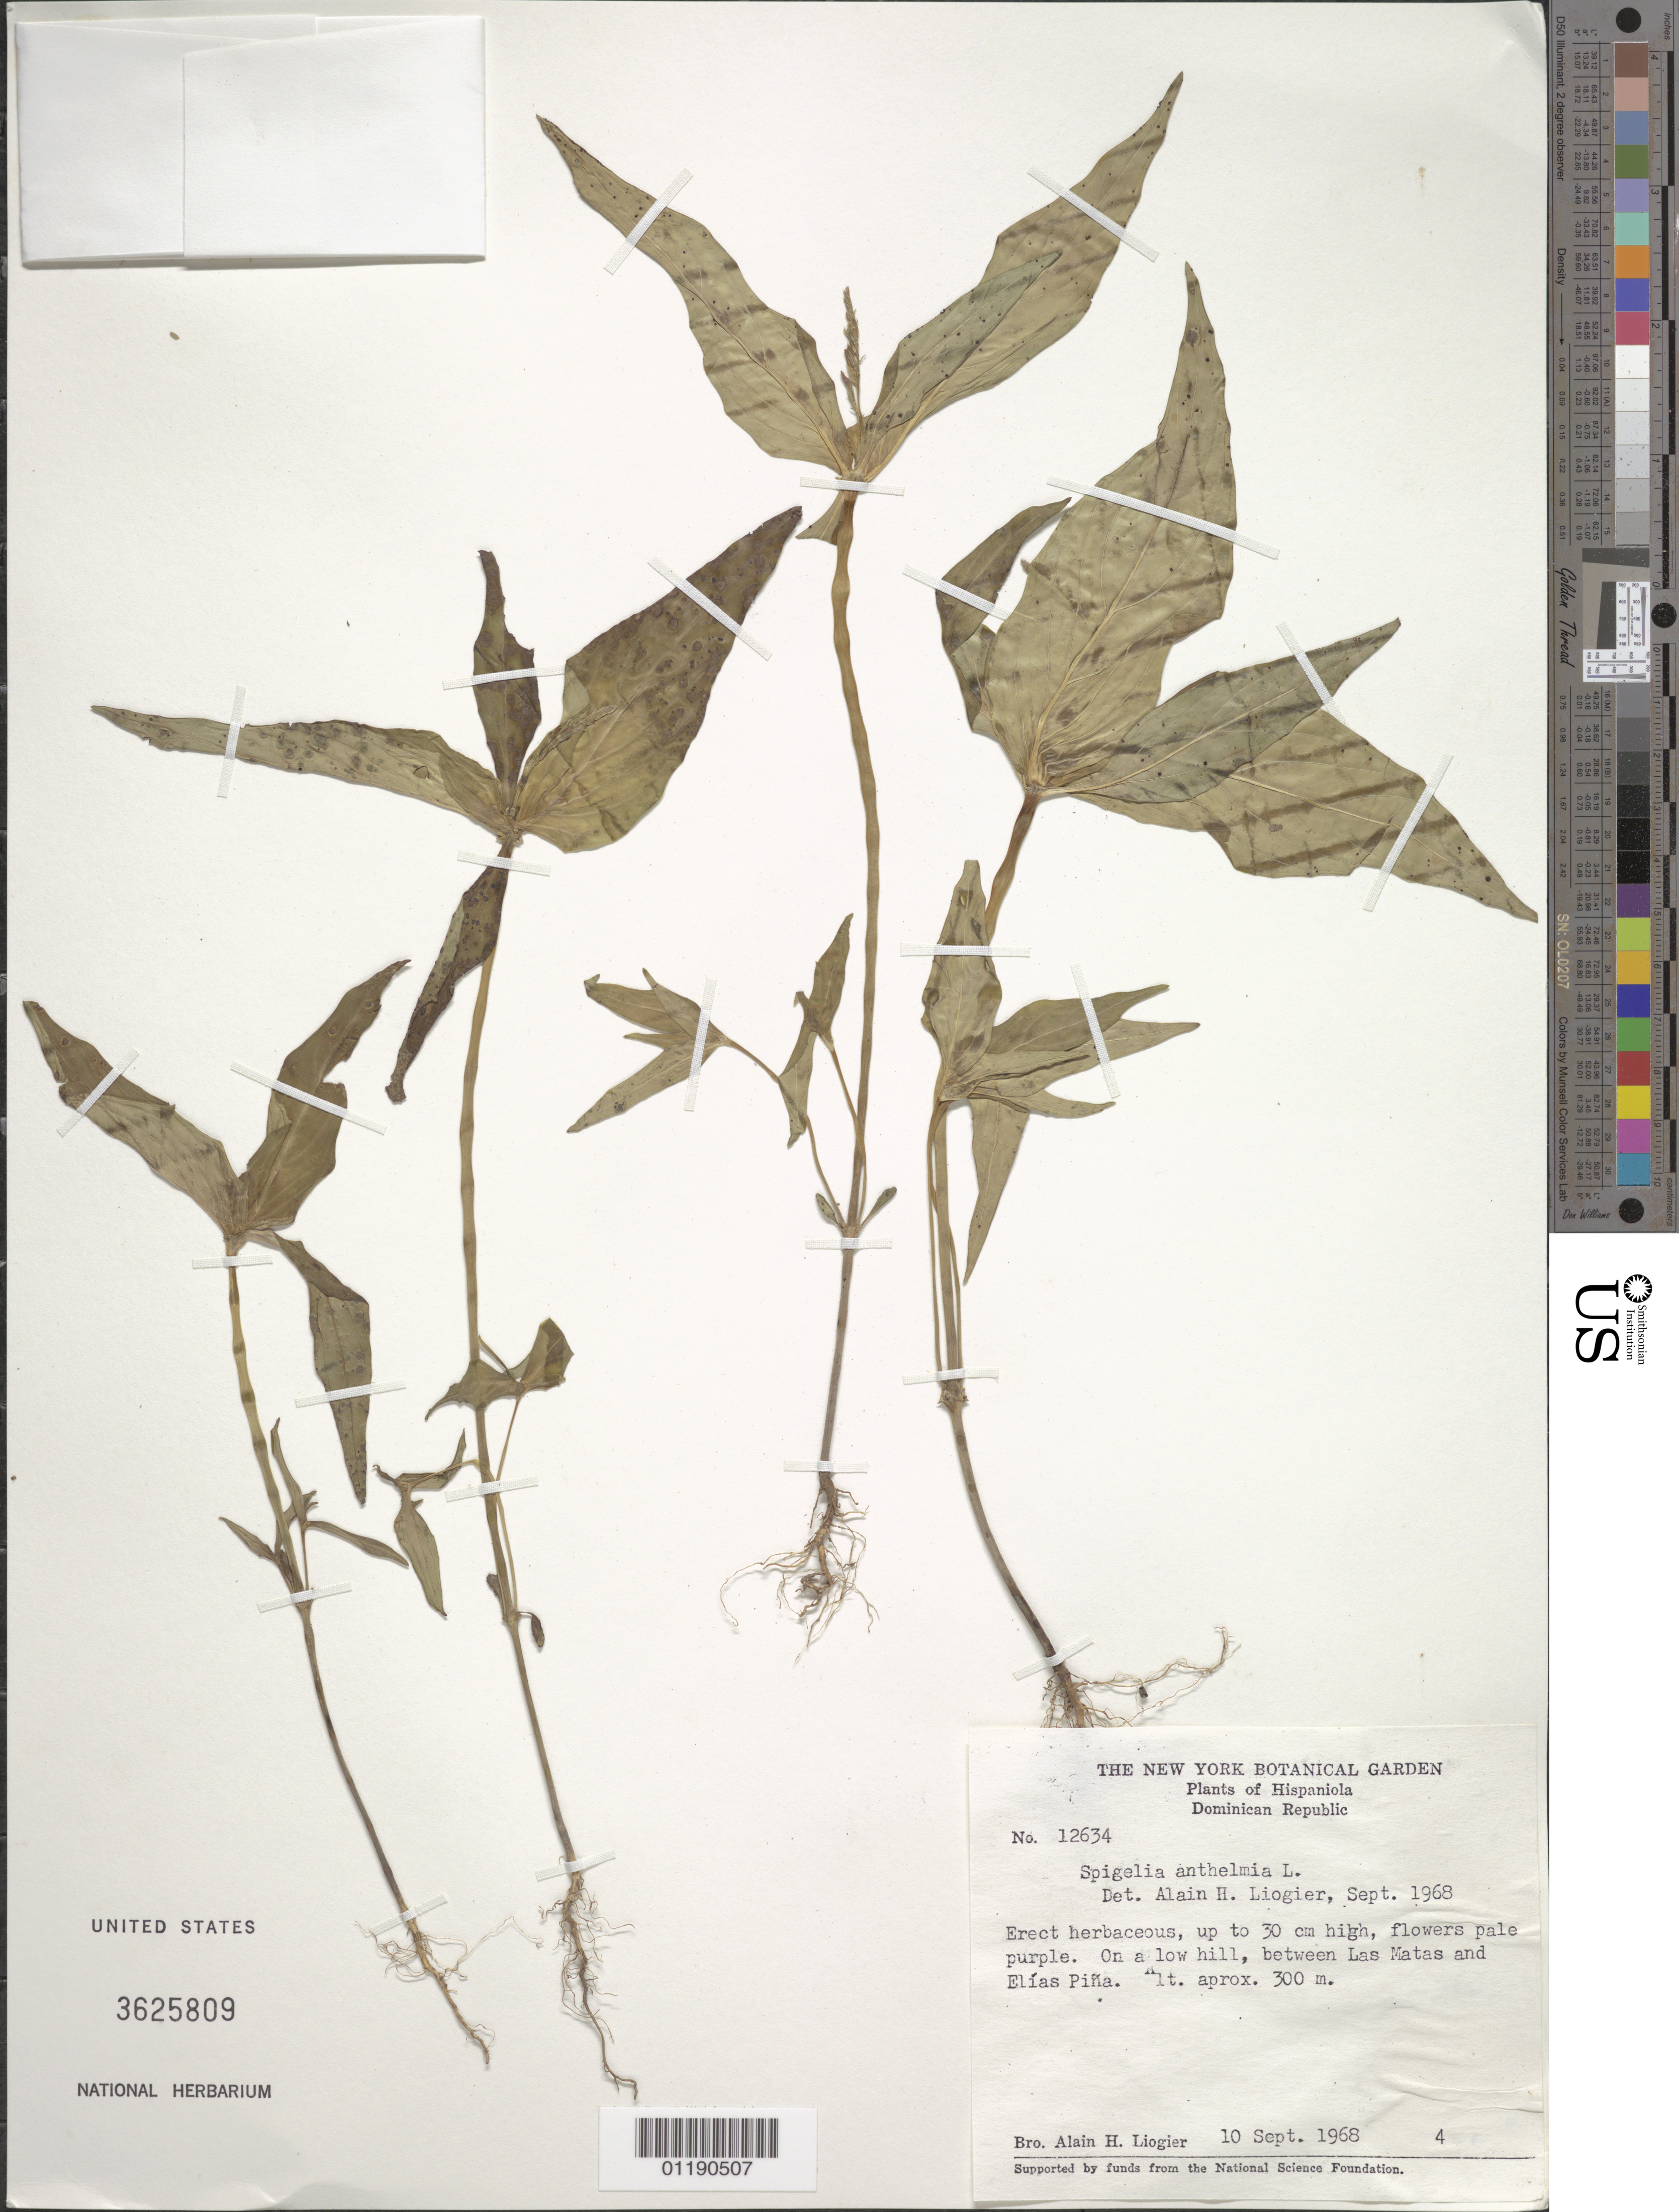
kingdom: Plantae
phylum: Tracheophyta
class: Magnoliopsida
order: Gentianales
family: Loganiaceae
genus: Spigelia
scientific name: Spigelia anthelmia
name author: L.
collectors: A. H. Liogier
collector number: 12634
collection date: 1968-09-10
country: Dominican Republic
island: Hispaniola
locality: Between Las Matas and Elias Pina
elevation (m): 300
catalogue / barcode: US 3625809